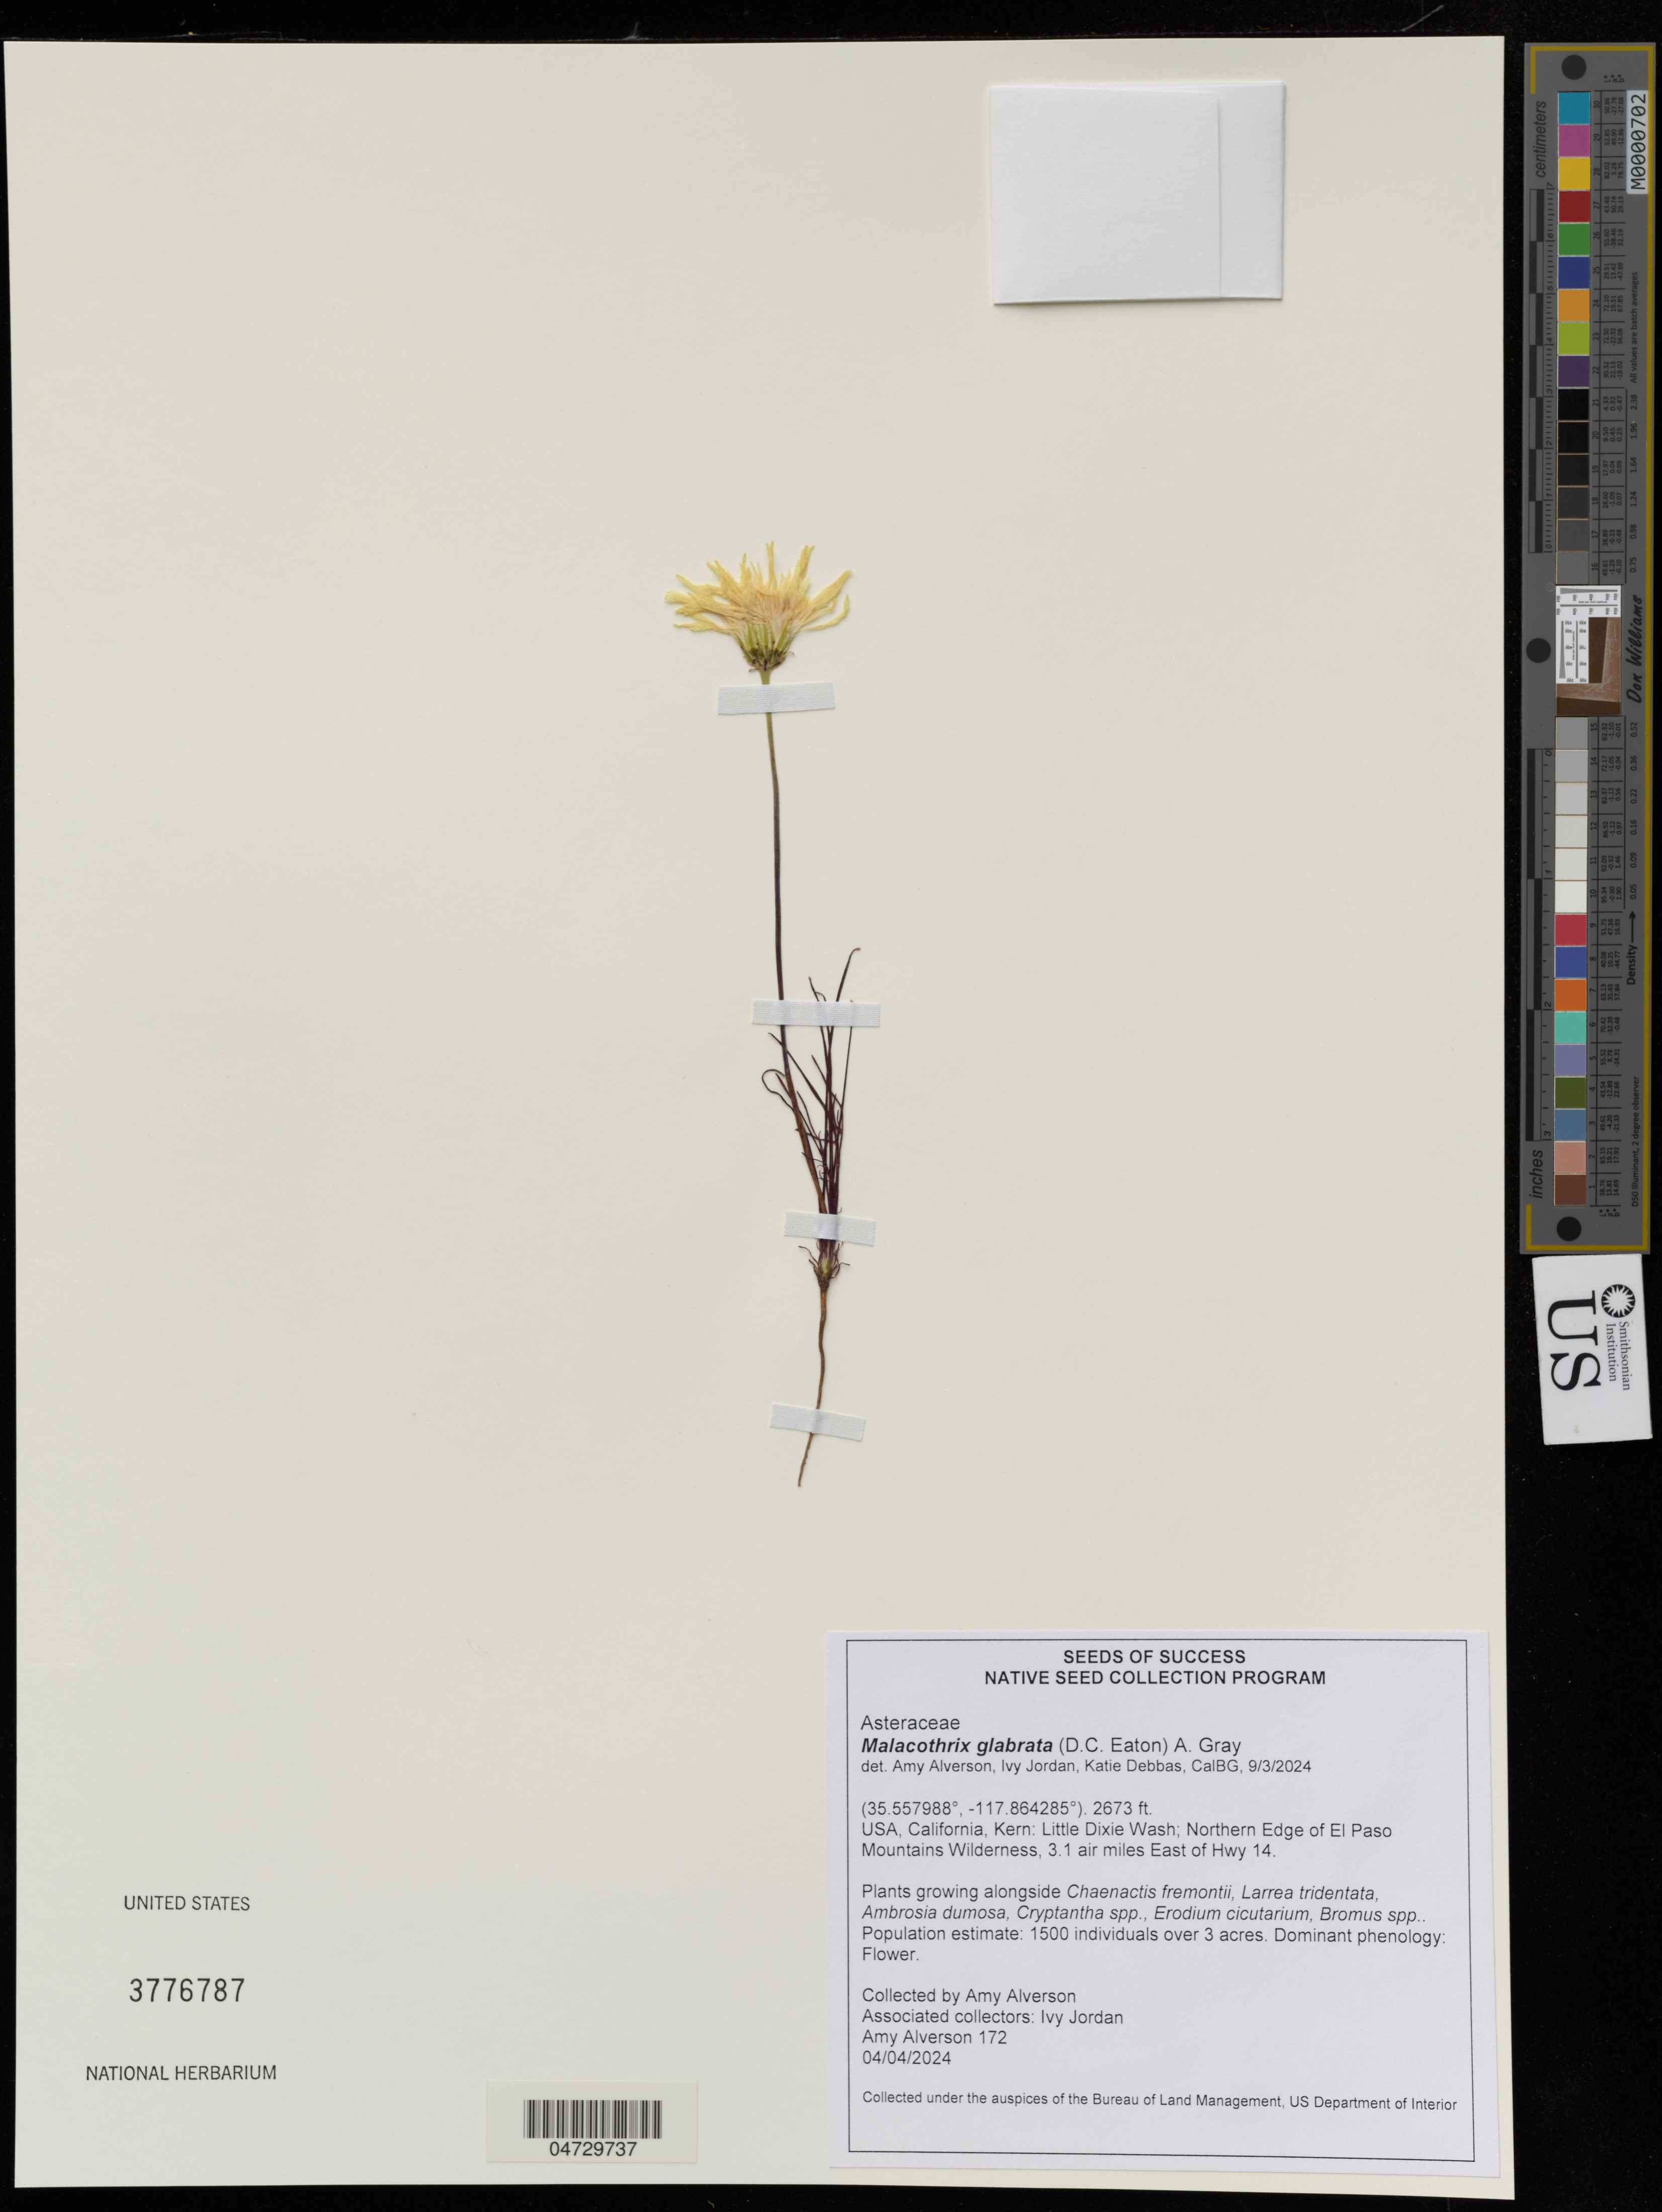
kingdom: Plantae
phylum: Tracheophyta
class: Magnoliopsida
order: Asterales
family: Asteraceae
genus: Malacothrix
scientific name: Malacothrix glabrata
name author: (A. Gray ex D.C. Eaton) A. Gray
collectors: A. Alverson & I. Jordan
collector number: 172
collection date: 2024-04-04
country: United States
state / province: California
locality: Kern: Little Dixie Wash; Northern Edge of El Paso Mountains Wilderness.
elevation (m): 815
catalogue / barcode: US 3776787